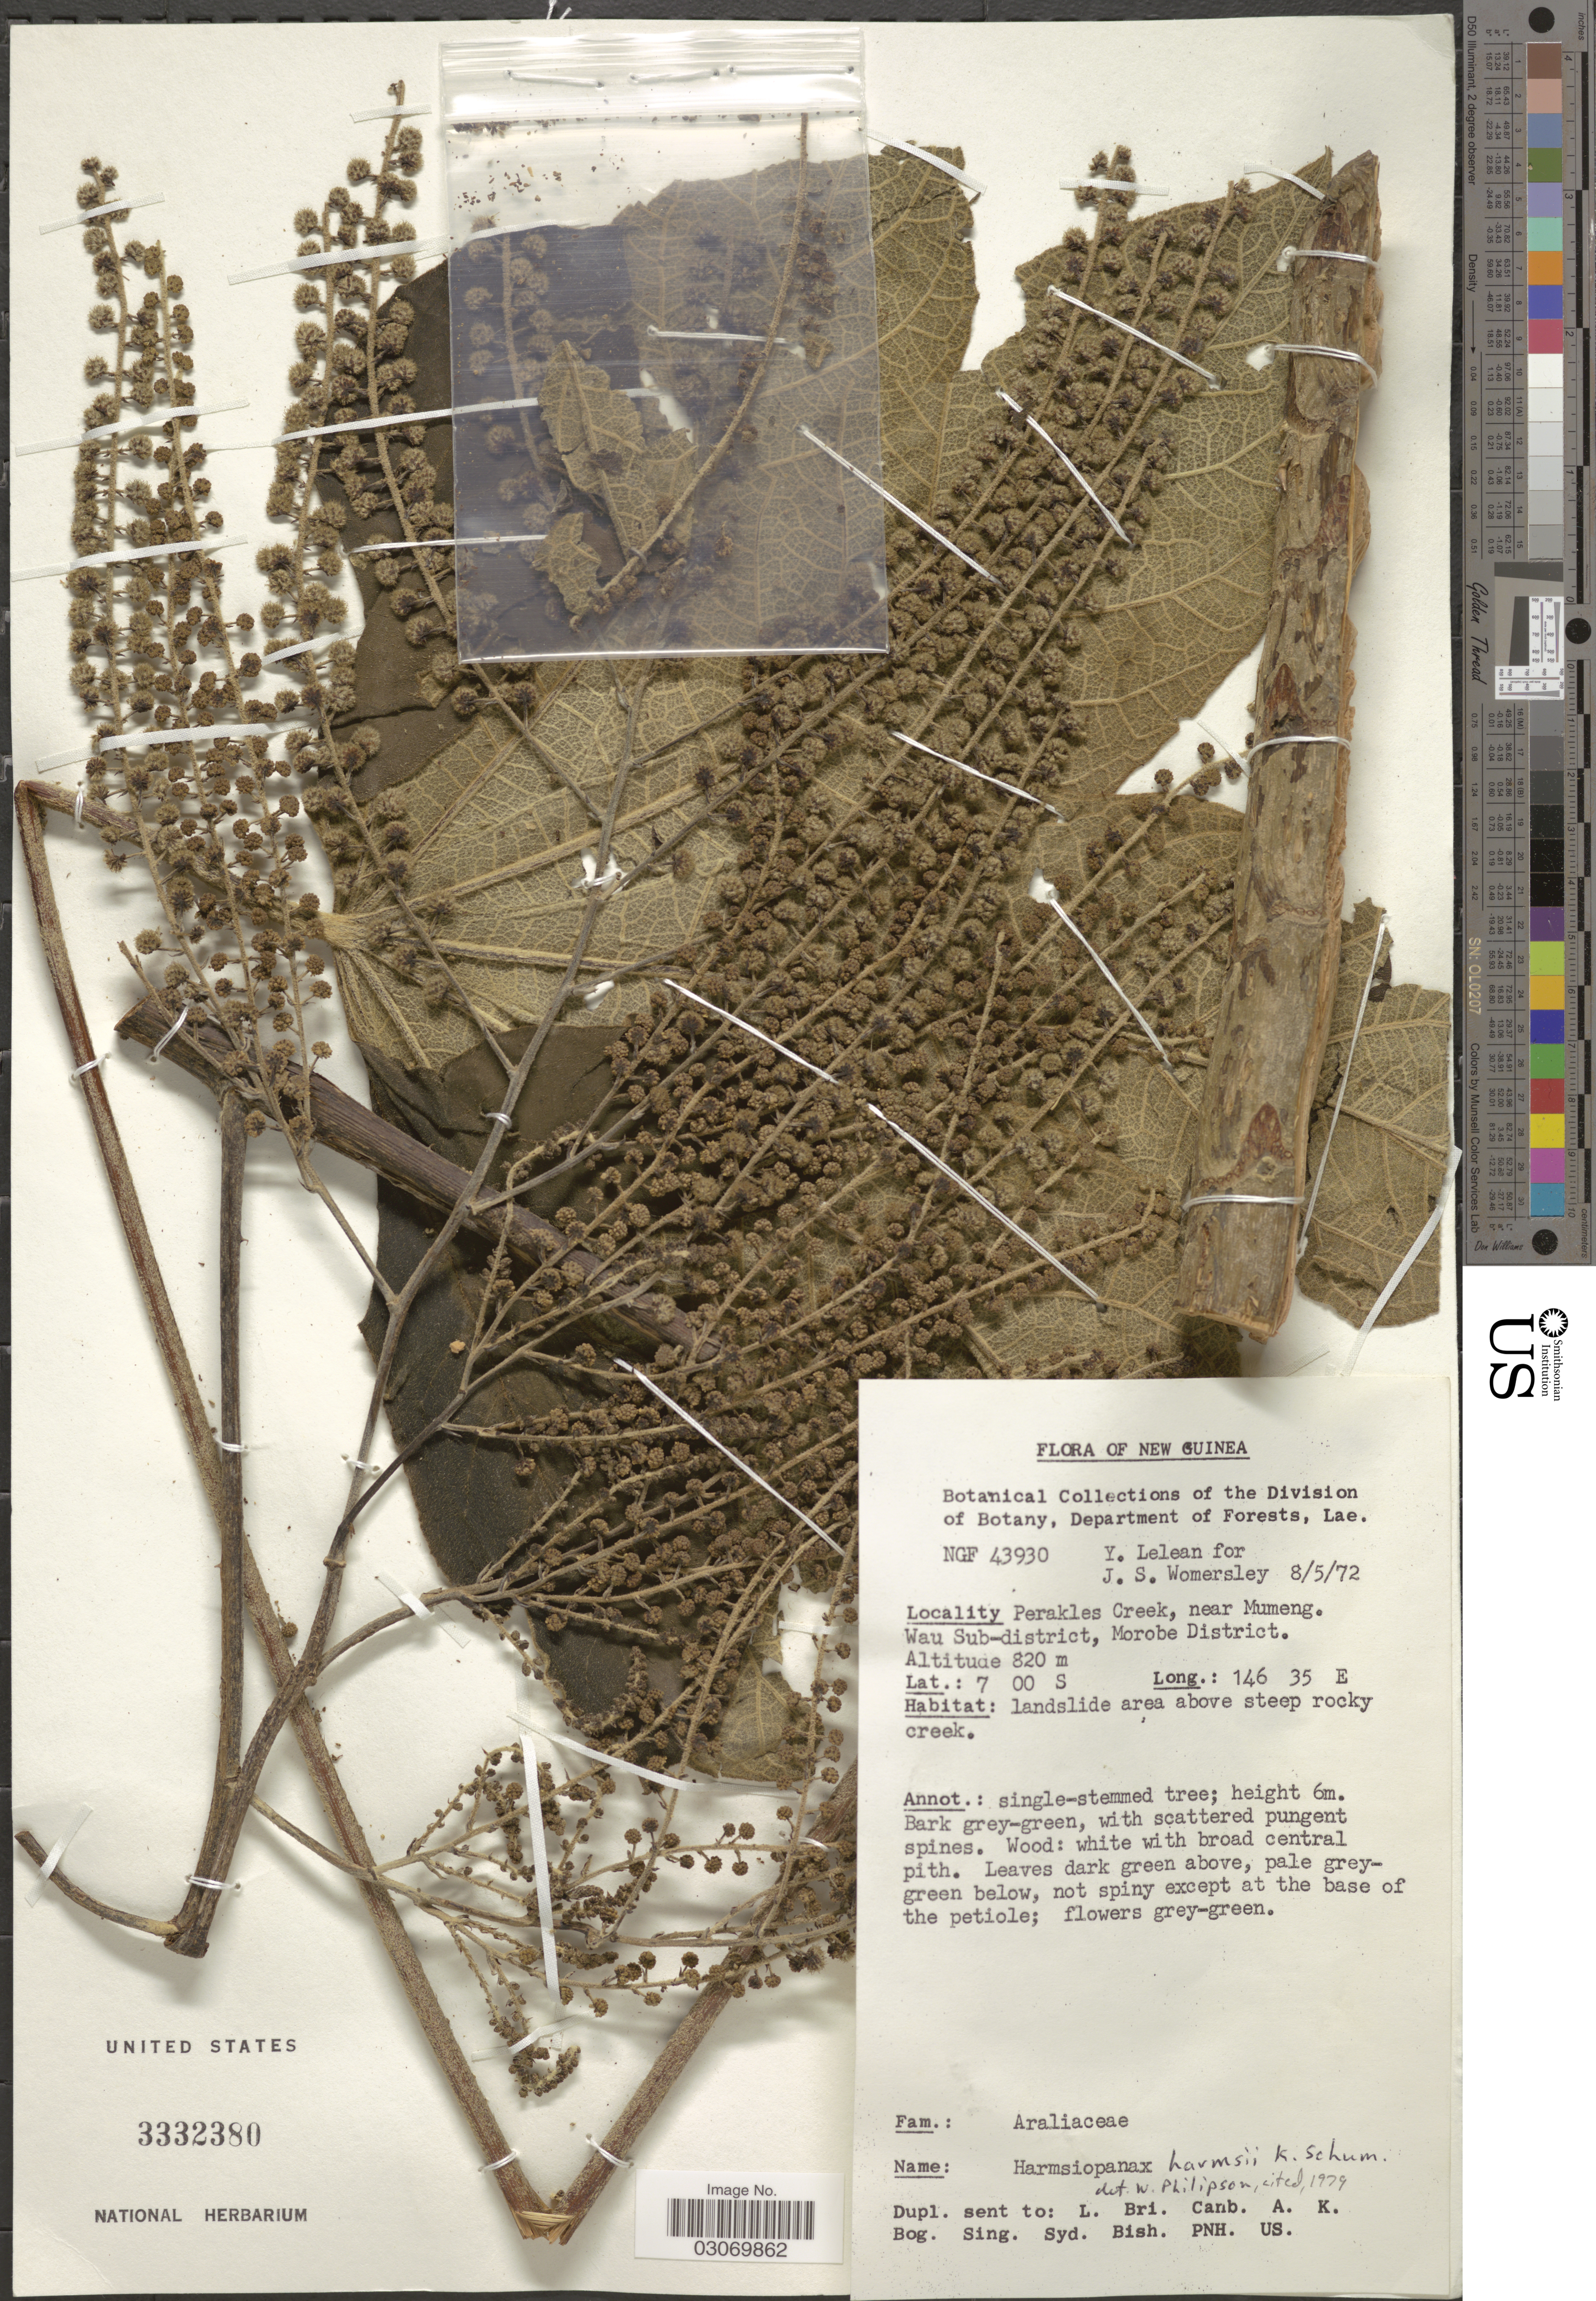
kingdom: Plantae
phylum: Tracheophyta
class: Magnoliopsida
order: Apiales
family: Araliaceae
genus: Harmsiopanax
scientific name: Harmsiopanax harmsii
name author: K. Schum. & Lauterb.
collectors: Y. Lelean & J. S. Womersley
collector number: NGF 43930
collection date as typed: Transcribed d/m/y: 8/5/72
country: Papua New Guinea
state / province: Morobe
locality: New Guinea, Perakles Creek, near Mumeng, Wau Sub-district, Morobe District.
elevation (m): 820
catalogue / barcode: US 3332380